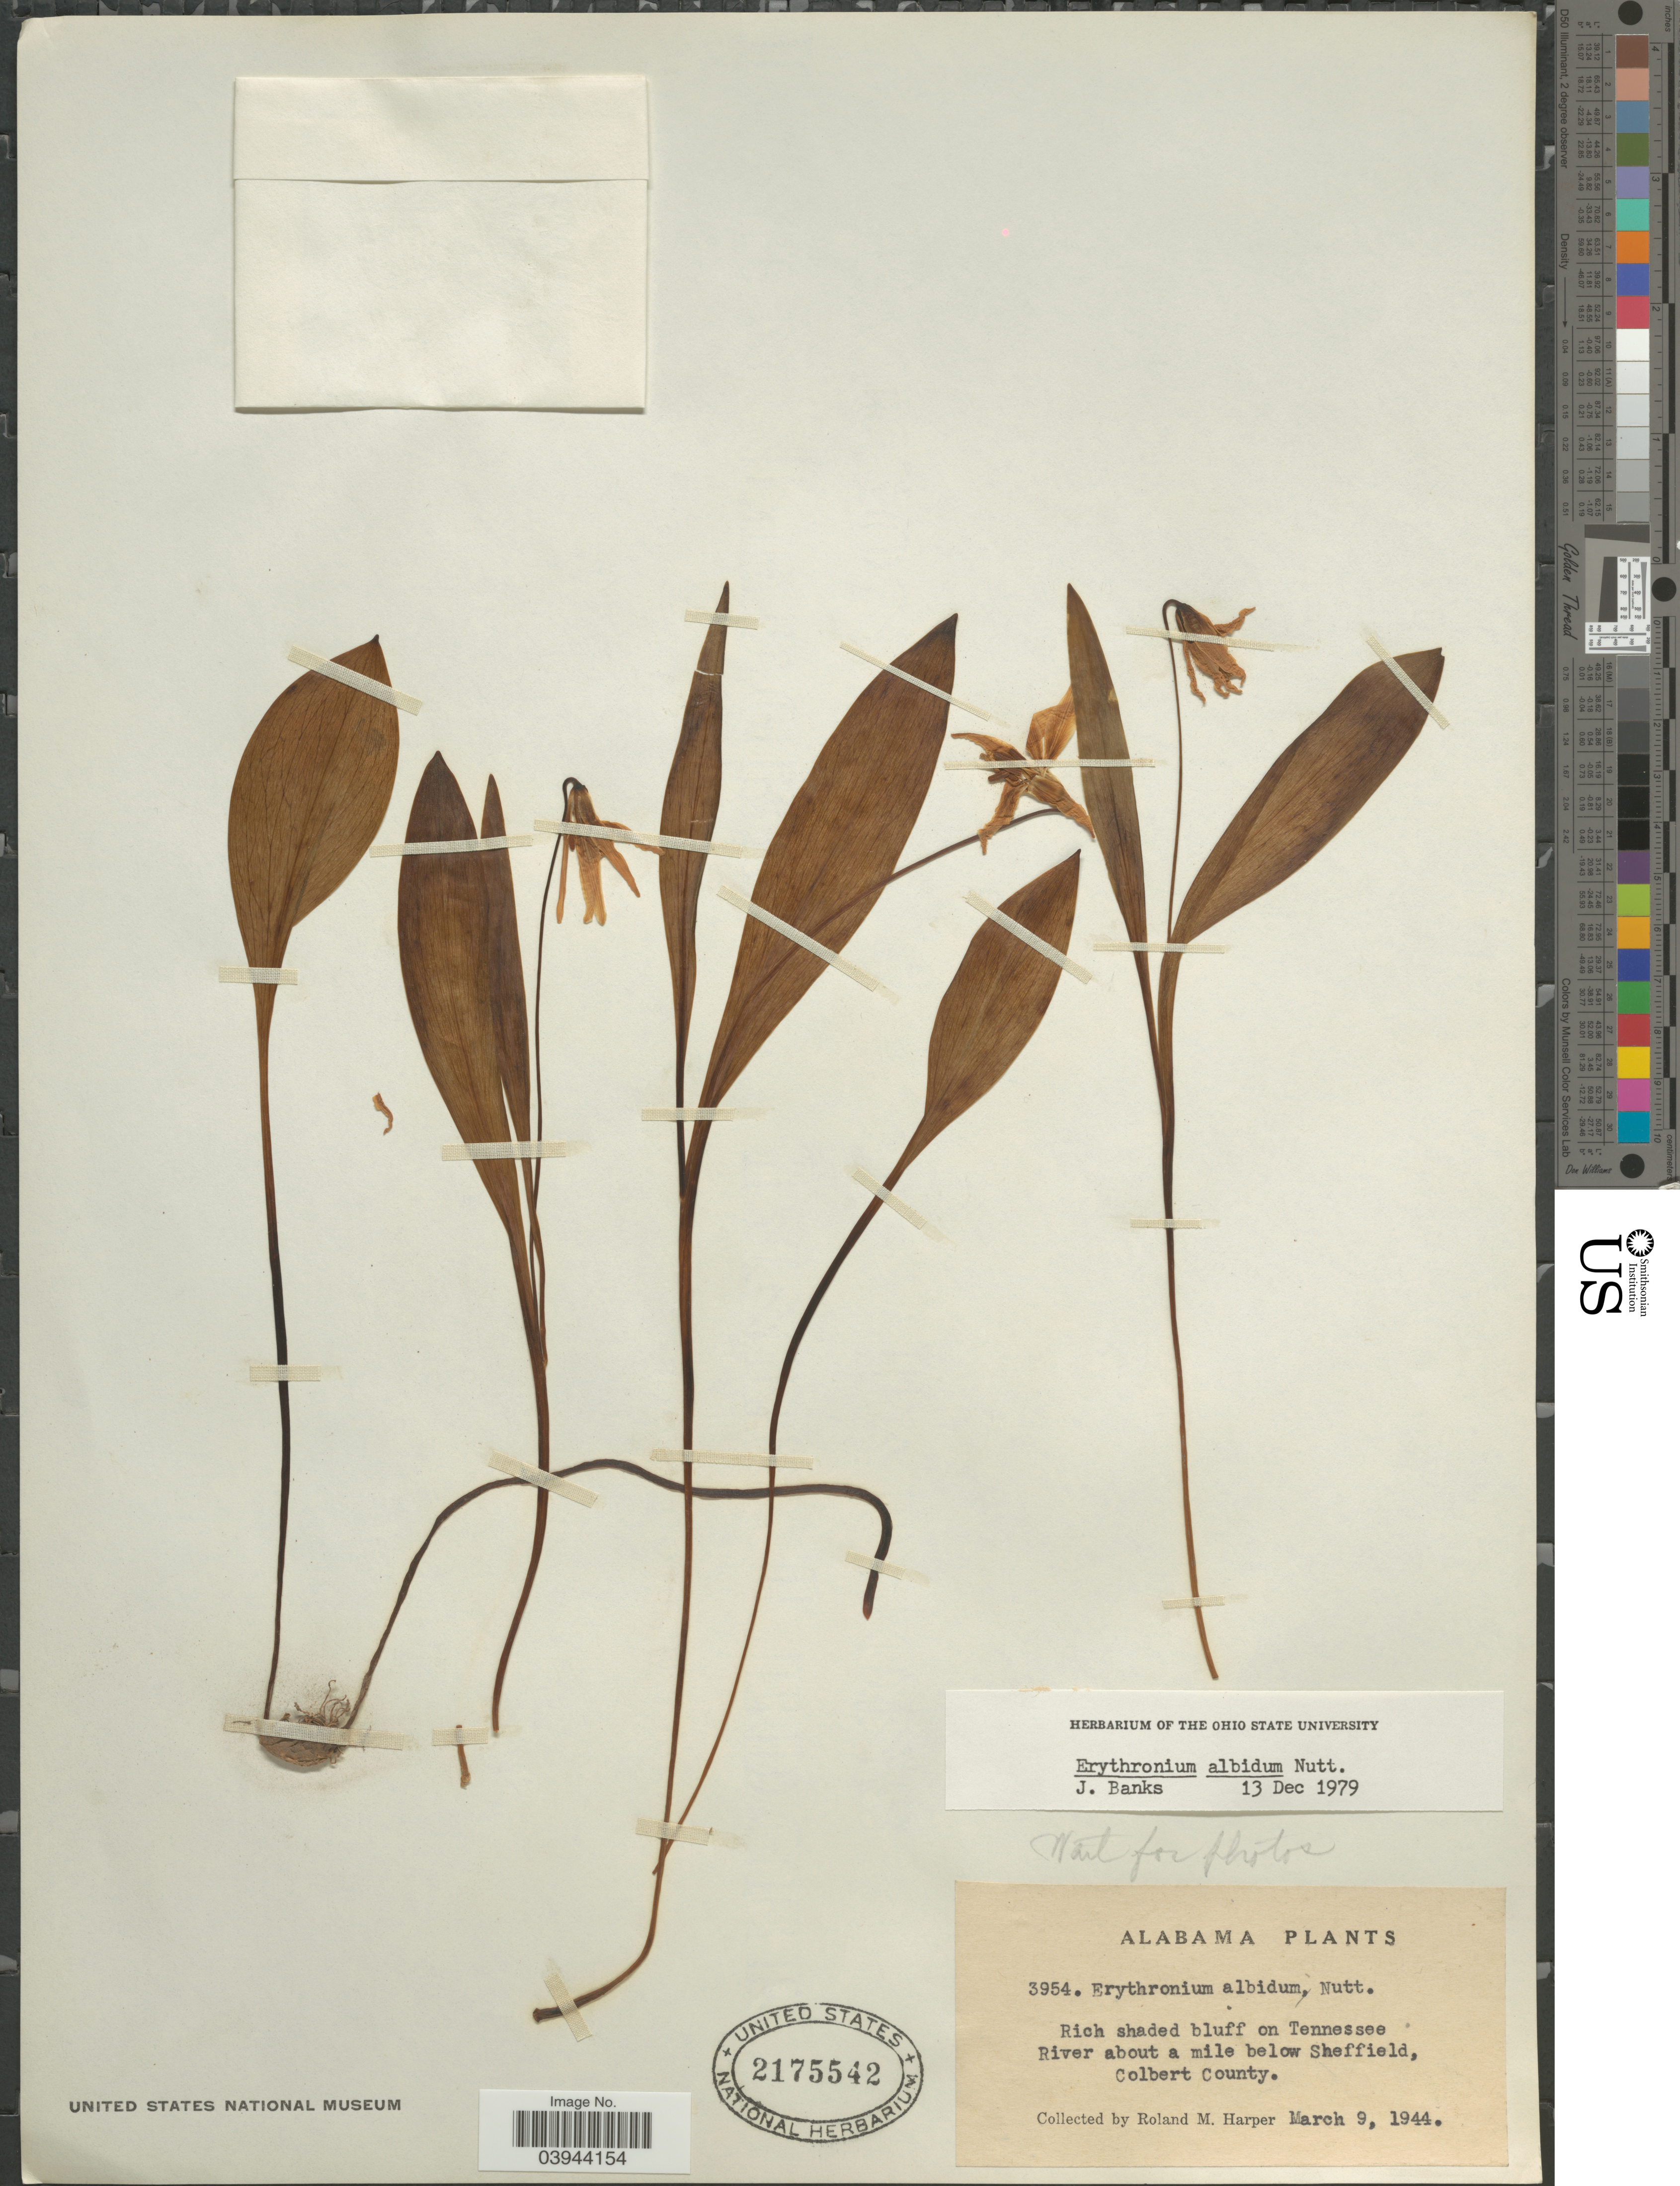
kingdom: Plantae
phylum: Tracheophyta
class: Liliopsida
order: Liliales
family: Liliaceae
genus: Erythronium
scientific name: Erythronium albidum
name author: Nutt.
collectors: R. M. Harper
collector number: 3954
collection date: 1944-03-09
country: United States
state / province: Alabama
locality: Rich shaded bluff on Tennessee River about a mile below Sheffield, Colbert County.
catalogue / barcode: US 2175542